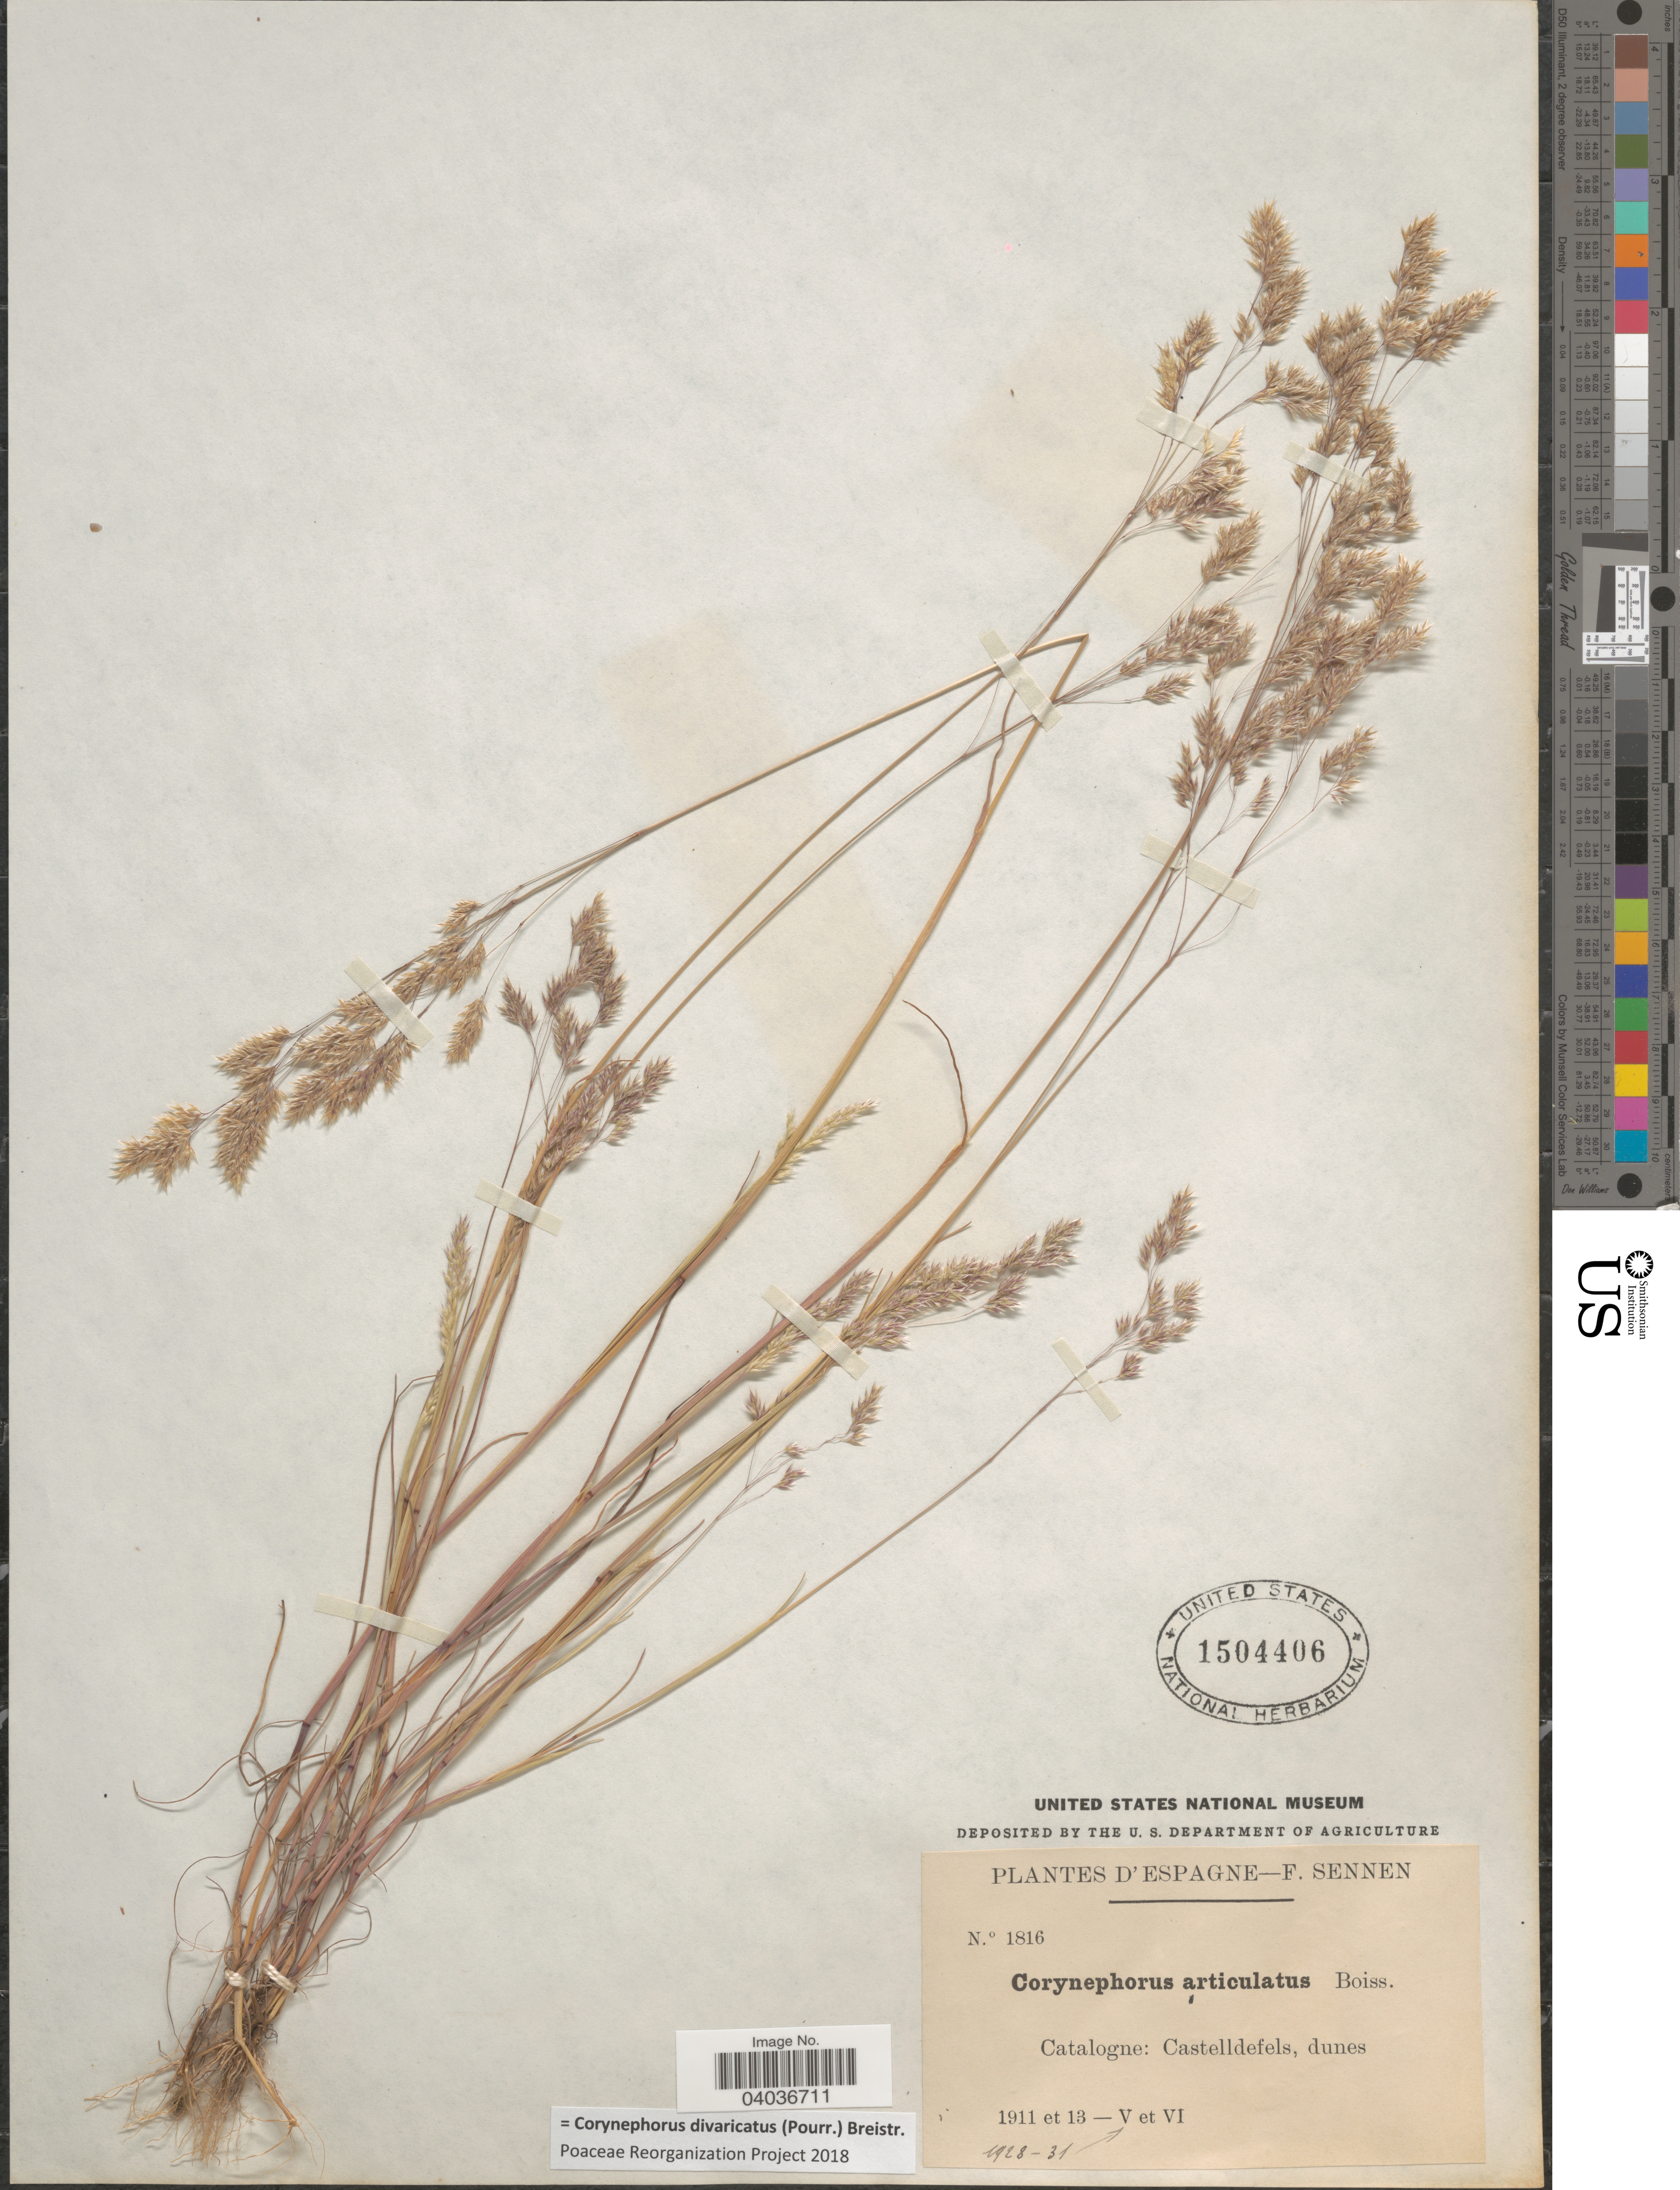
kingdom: Plantae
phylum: Tracheophyta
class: Liliopsida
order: Poales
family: Poaceae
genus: Corynephorus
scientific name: Corynephorus divaricatus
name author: (Pourr.) Breistroffer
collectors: E. Sennen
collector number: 1816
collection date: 1928-05-31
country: Spain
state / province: Catalunya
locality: Catalogne: Castelldefels.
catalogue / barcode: US 1504406